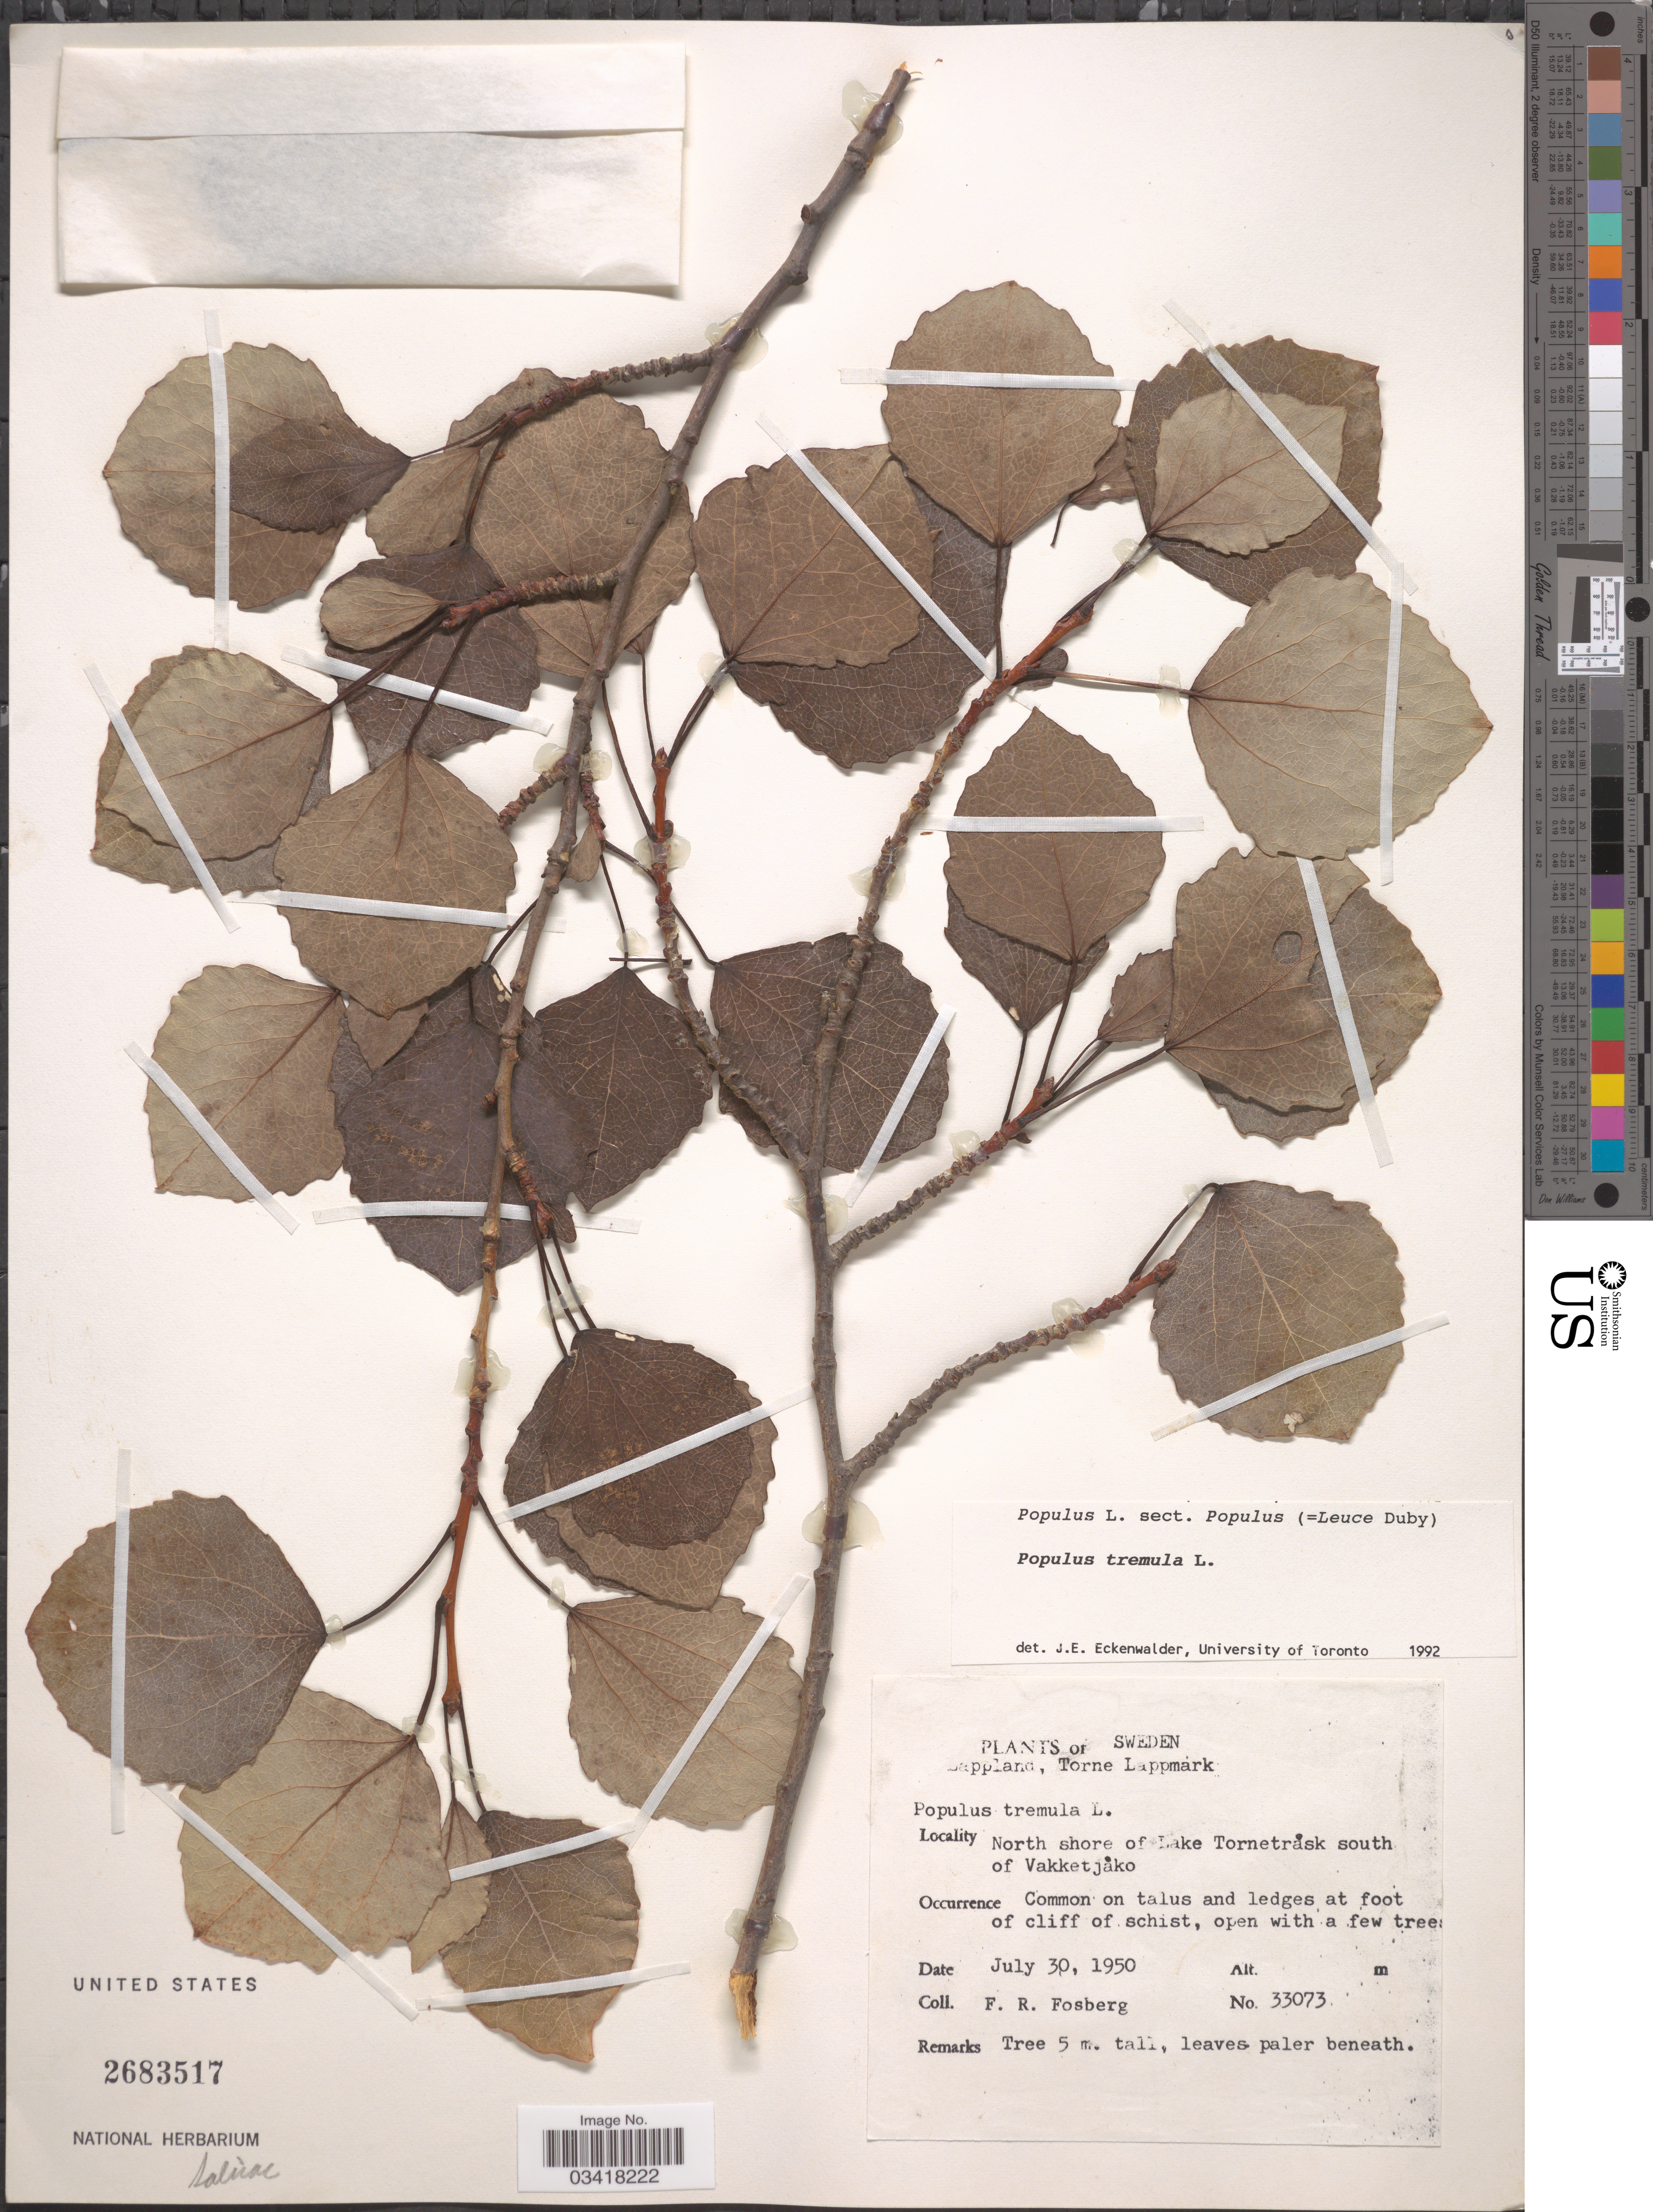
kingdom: Plantae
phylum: Tracheophyta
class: Magnoliopsida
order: Malpighiales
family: Salicaceae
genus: Populus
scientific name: Populus tremula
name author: L.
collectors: F. R. Fosberg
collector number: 33073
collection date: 1950-07-30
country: Finland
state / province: Lappi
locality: Lappland. Torne Lappmark. North shore of Lake Tornetråsk south of Vakketjåko.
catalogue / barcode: US 2683517